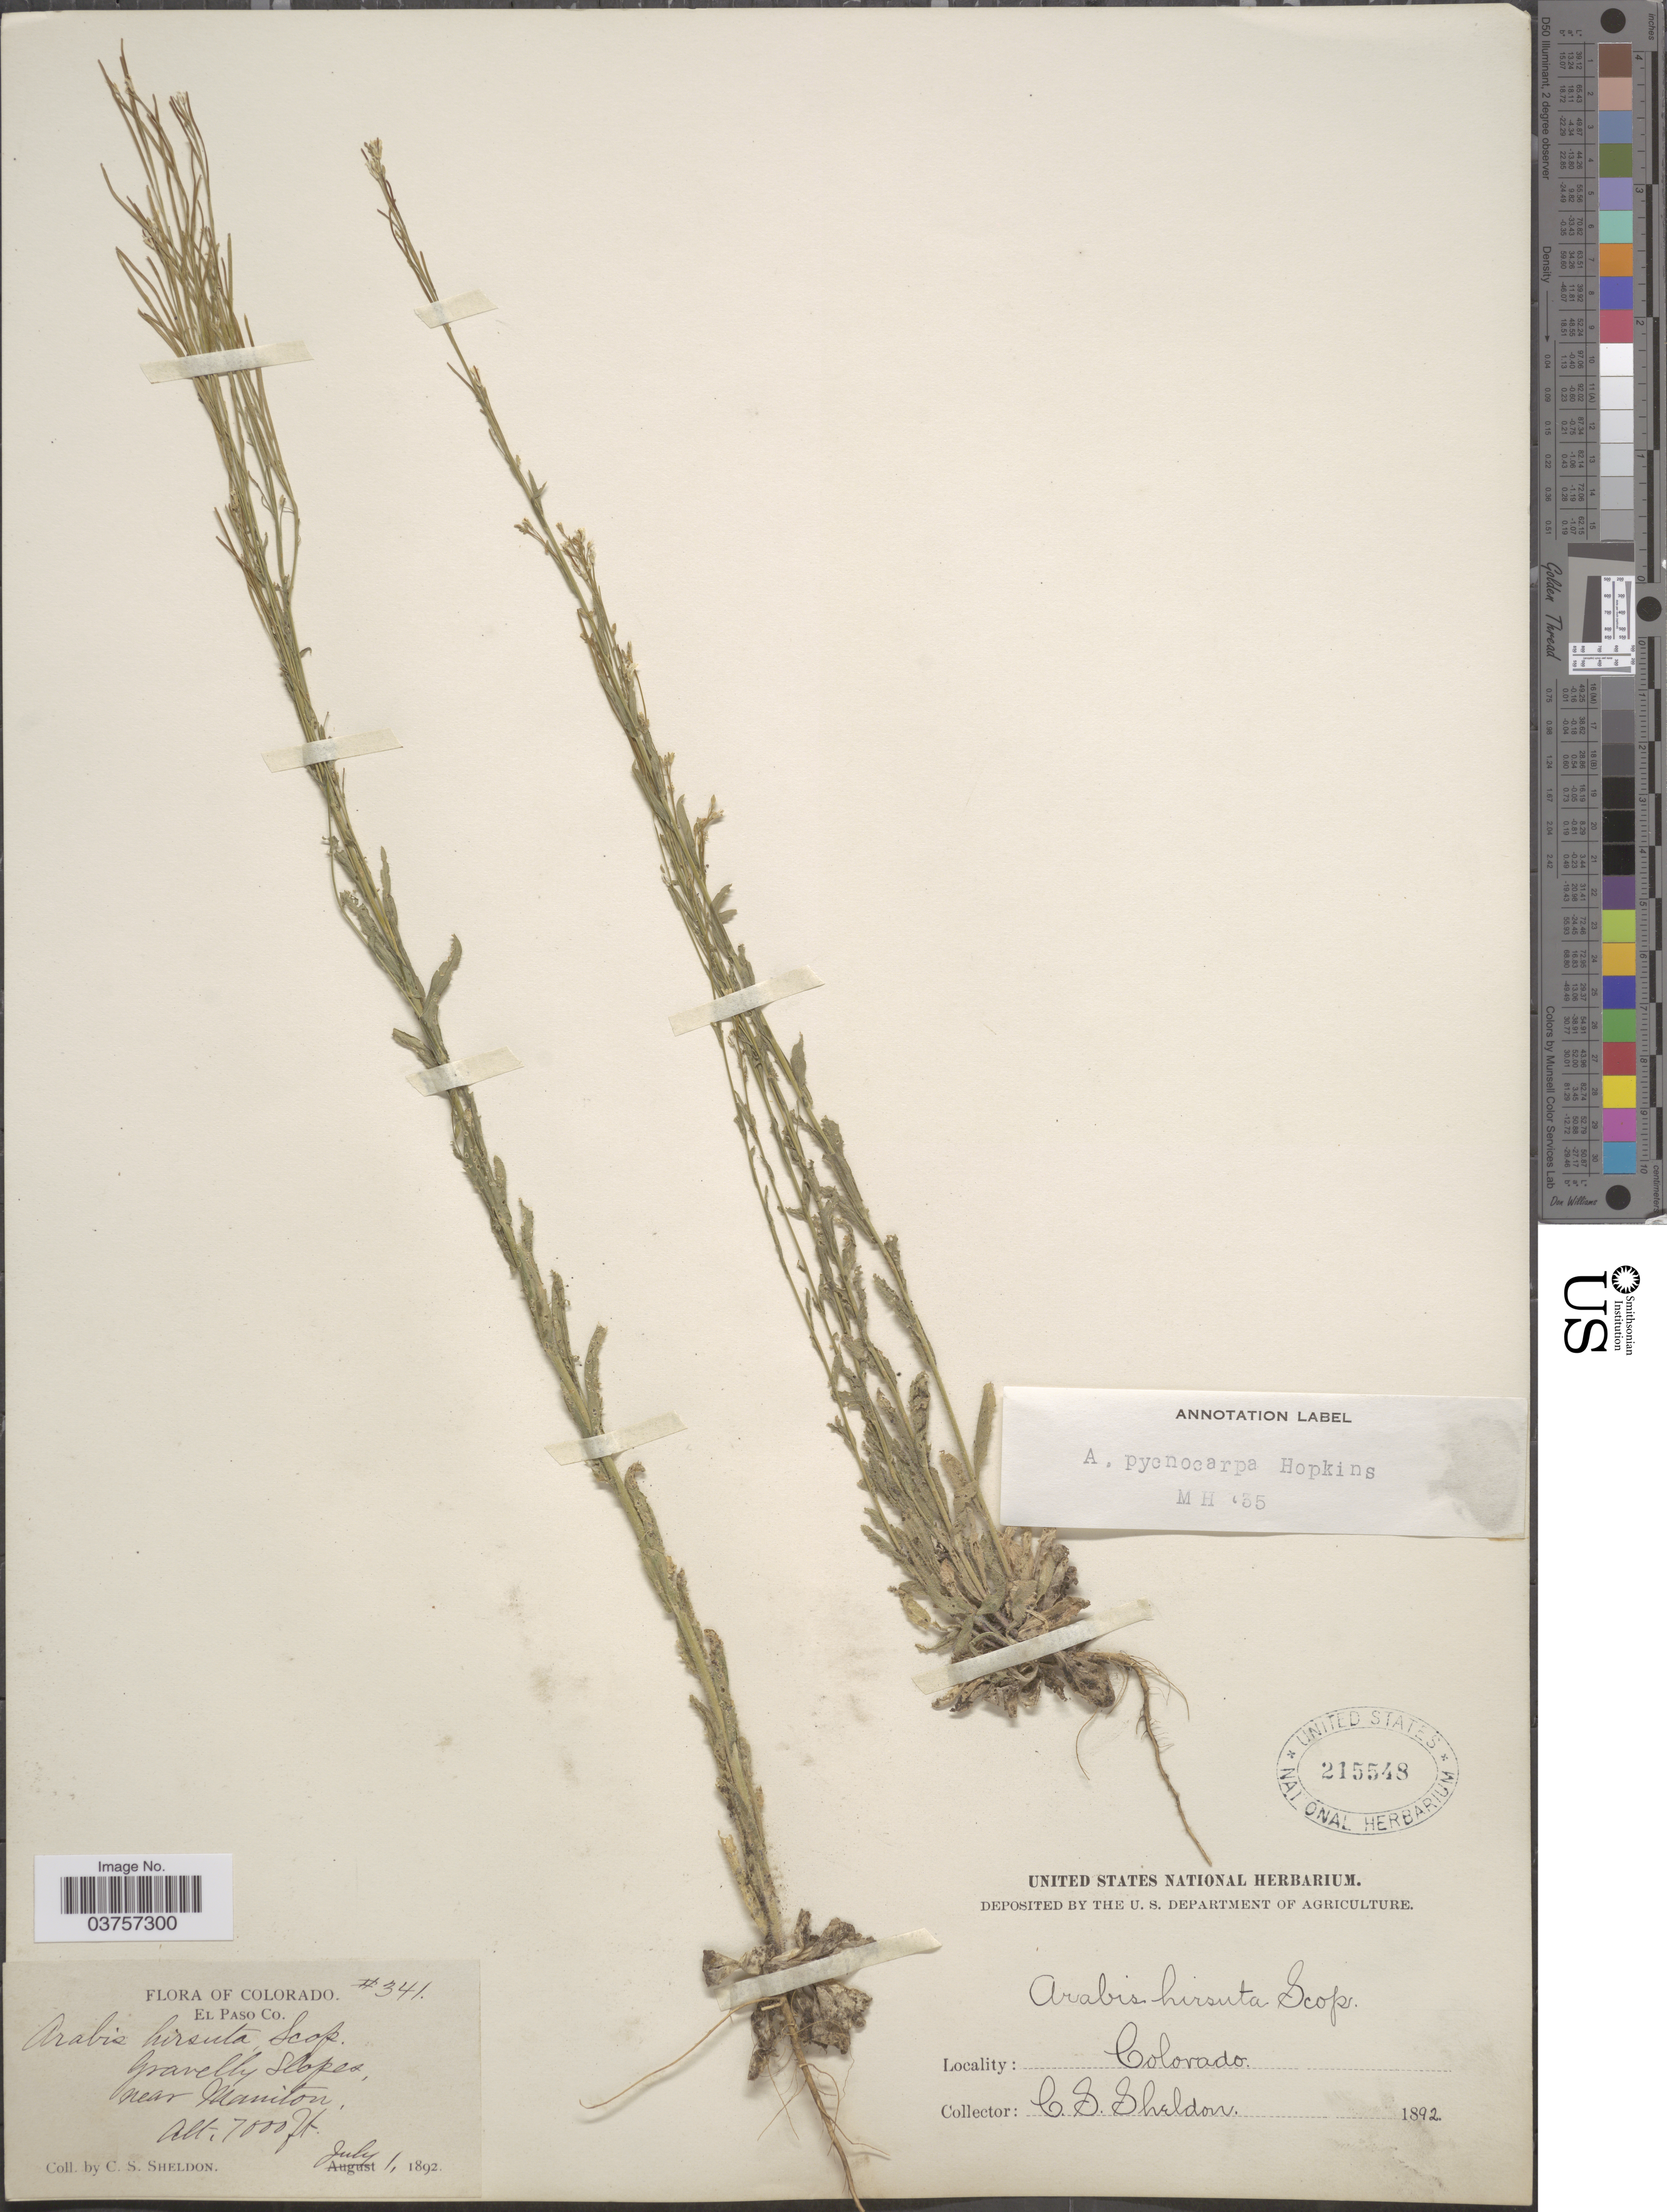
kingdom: Plantae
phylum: Tracheophyta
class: Magnoliopsida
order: Brassicales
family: Brassicaceae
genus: Arabis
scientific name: Arabis hirsuta var. pycnocarpa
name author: M. Hopkins & Rollins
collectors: C. S. Sheldon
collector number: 341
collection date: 1892-07-01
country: United States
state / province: Colorado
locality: El Paso Co.; near Manitou.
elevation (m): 2134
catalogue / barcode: US 215548